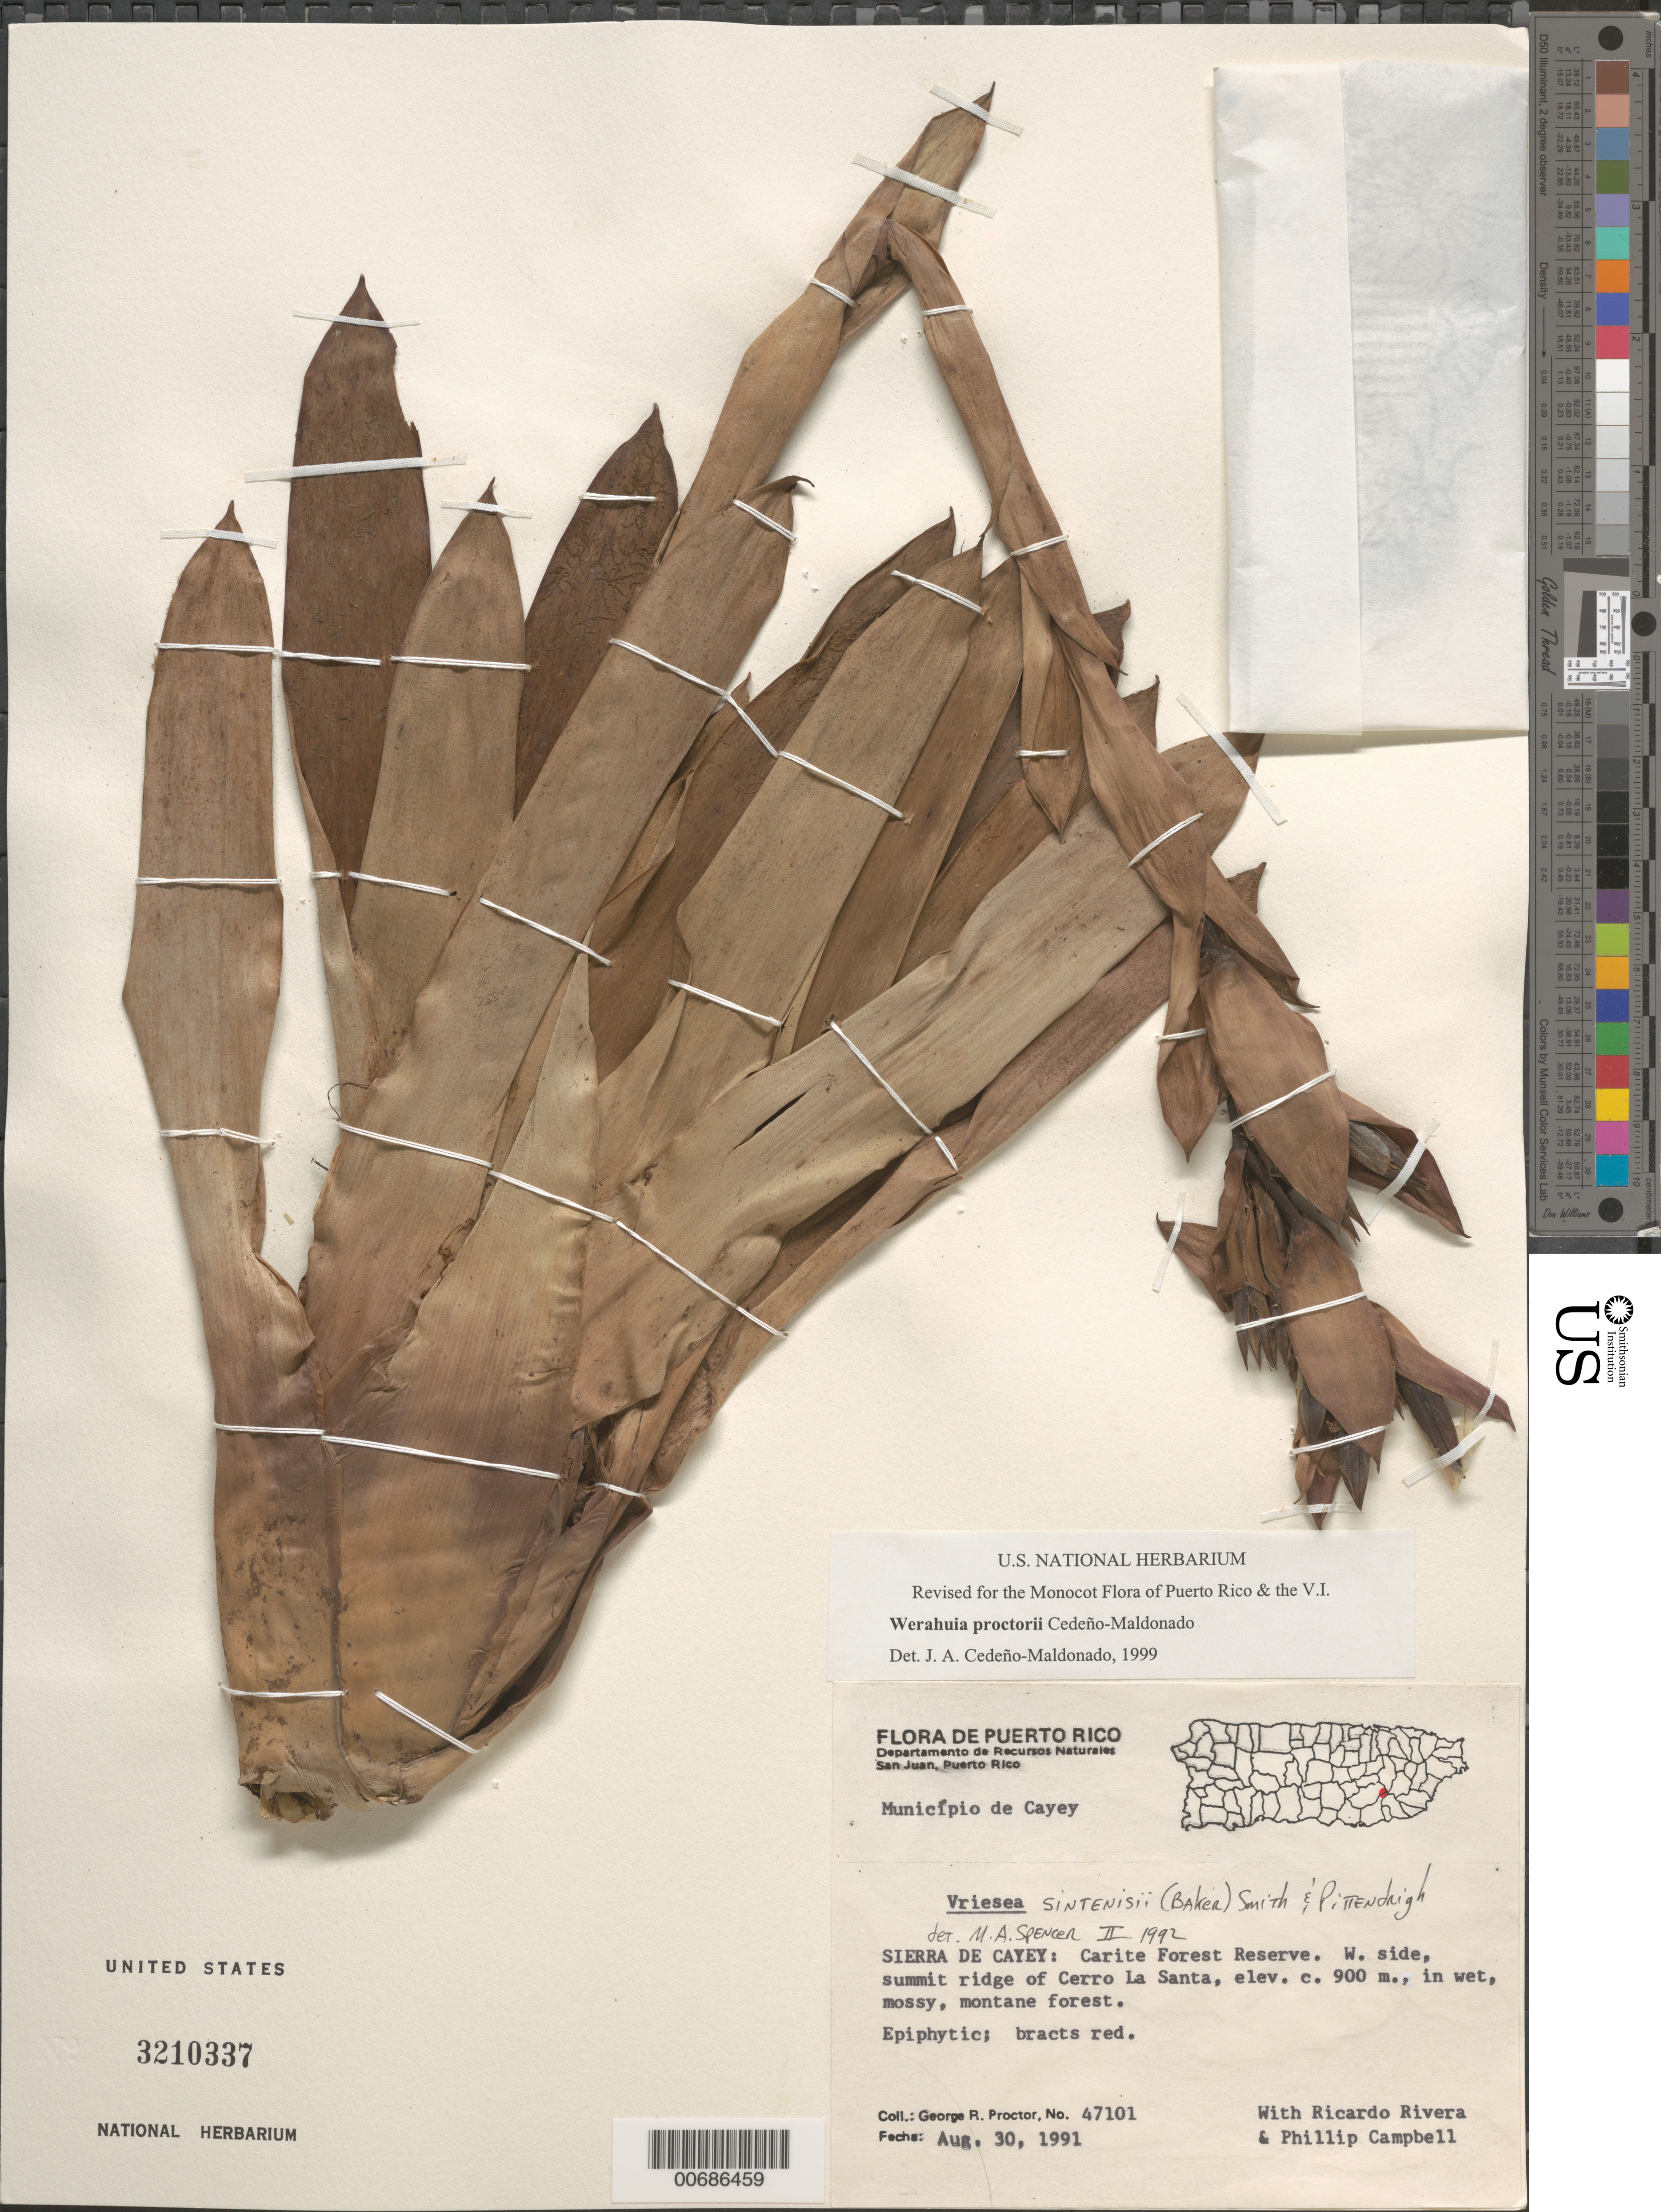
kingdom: Plantae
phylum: Tracheophyta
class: Liliopsida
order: Poales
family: Bromeliaceae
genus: Werauhia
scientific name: Werauhia proctorii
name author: Cedeño-Mald.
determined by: Cedeño-Maldonado, J. A.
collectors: G. R. Proctor, R. Rivera & P. Campbell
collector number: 47101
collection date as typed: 30 Aug 1991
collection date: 1991-08-30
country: Puerto Rico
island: Greater Antilles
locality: Município de Cayey; Sierra de Cayey: Carite Forest Reserve. W side summit ridge of Cerro la Santa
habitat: In wet, mossy, montane forest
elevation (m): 900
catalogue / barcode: US 3210337